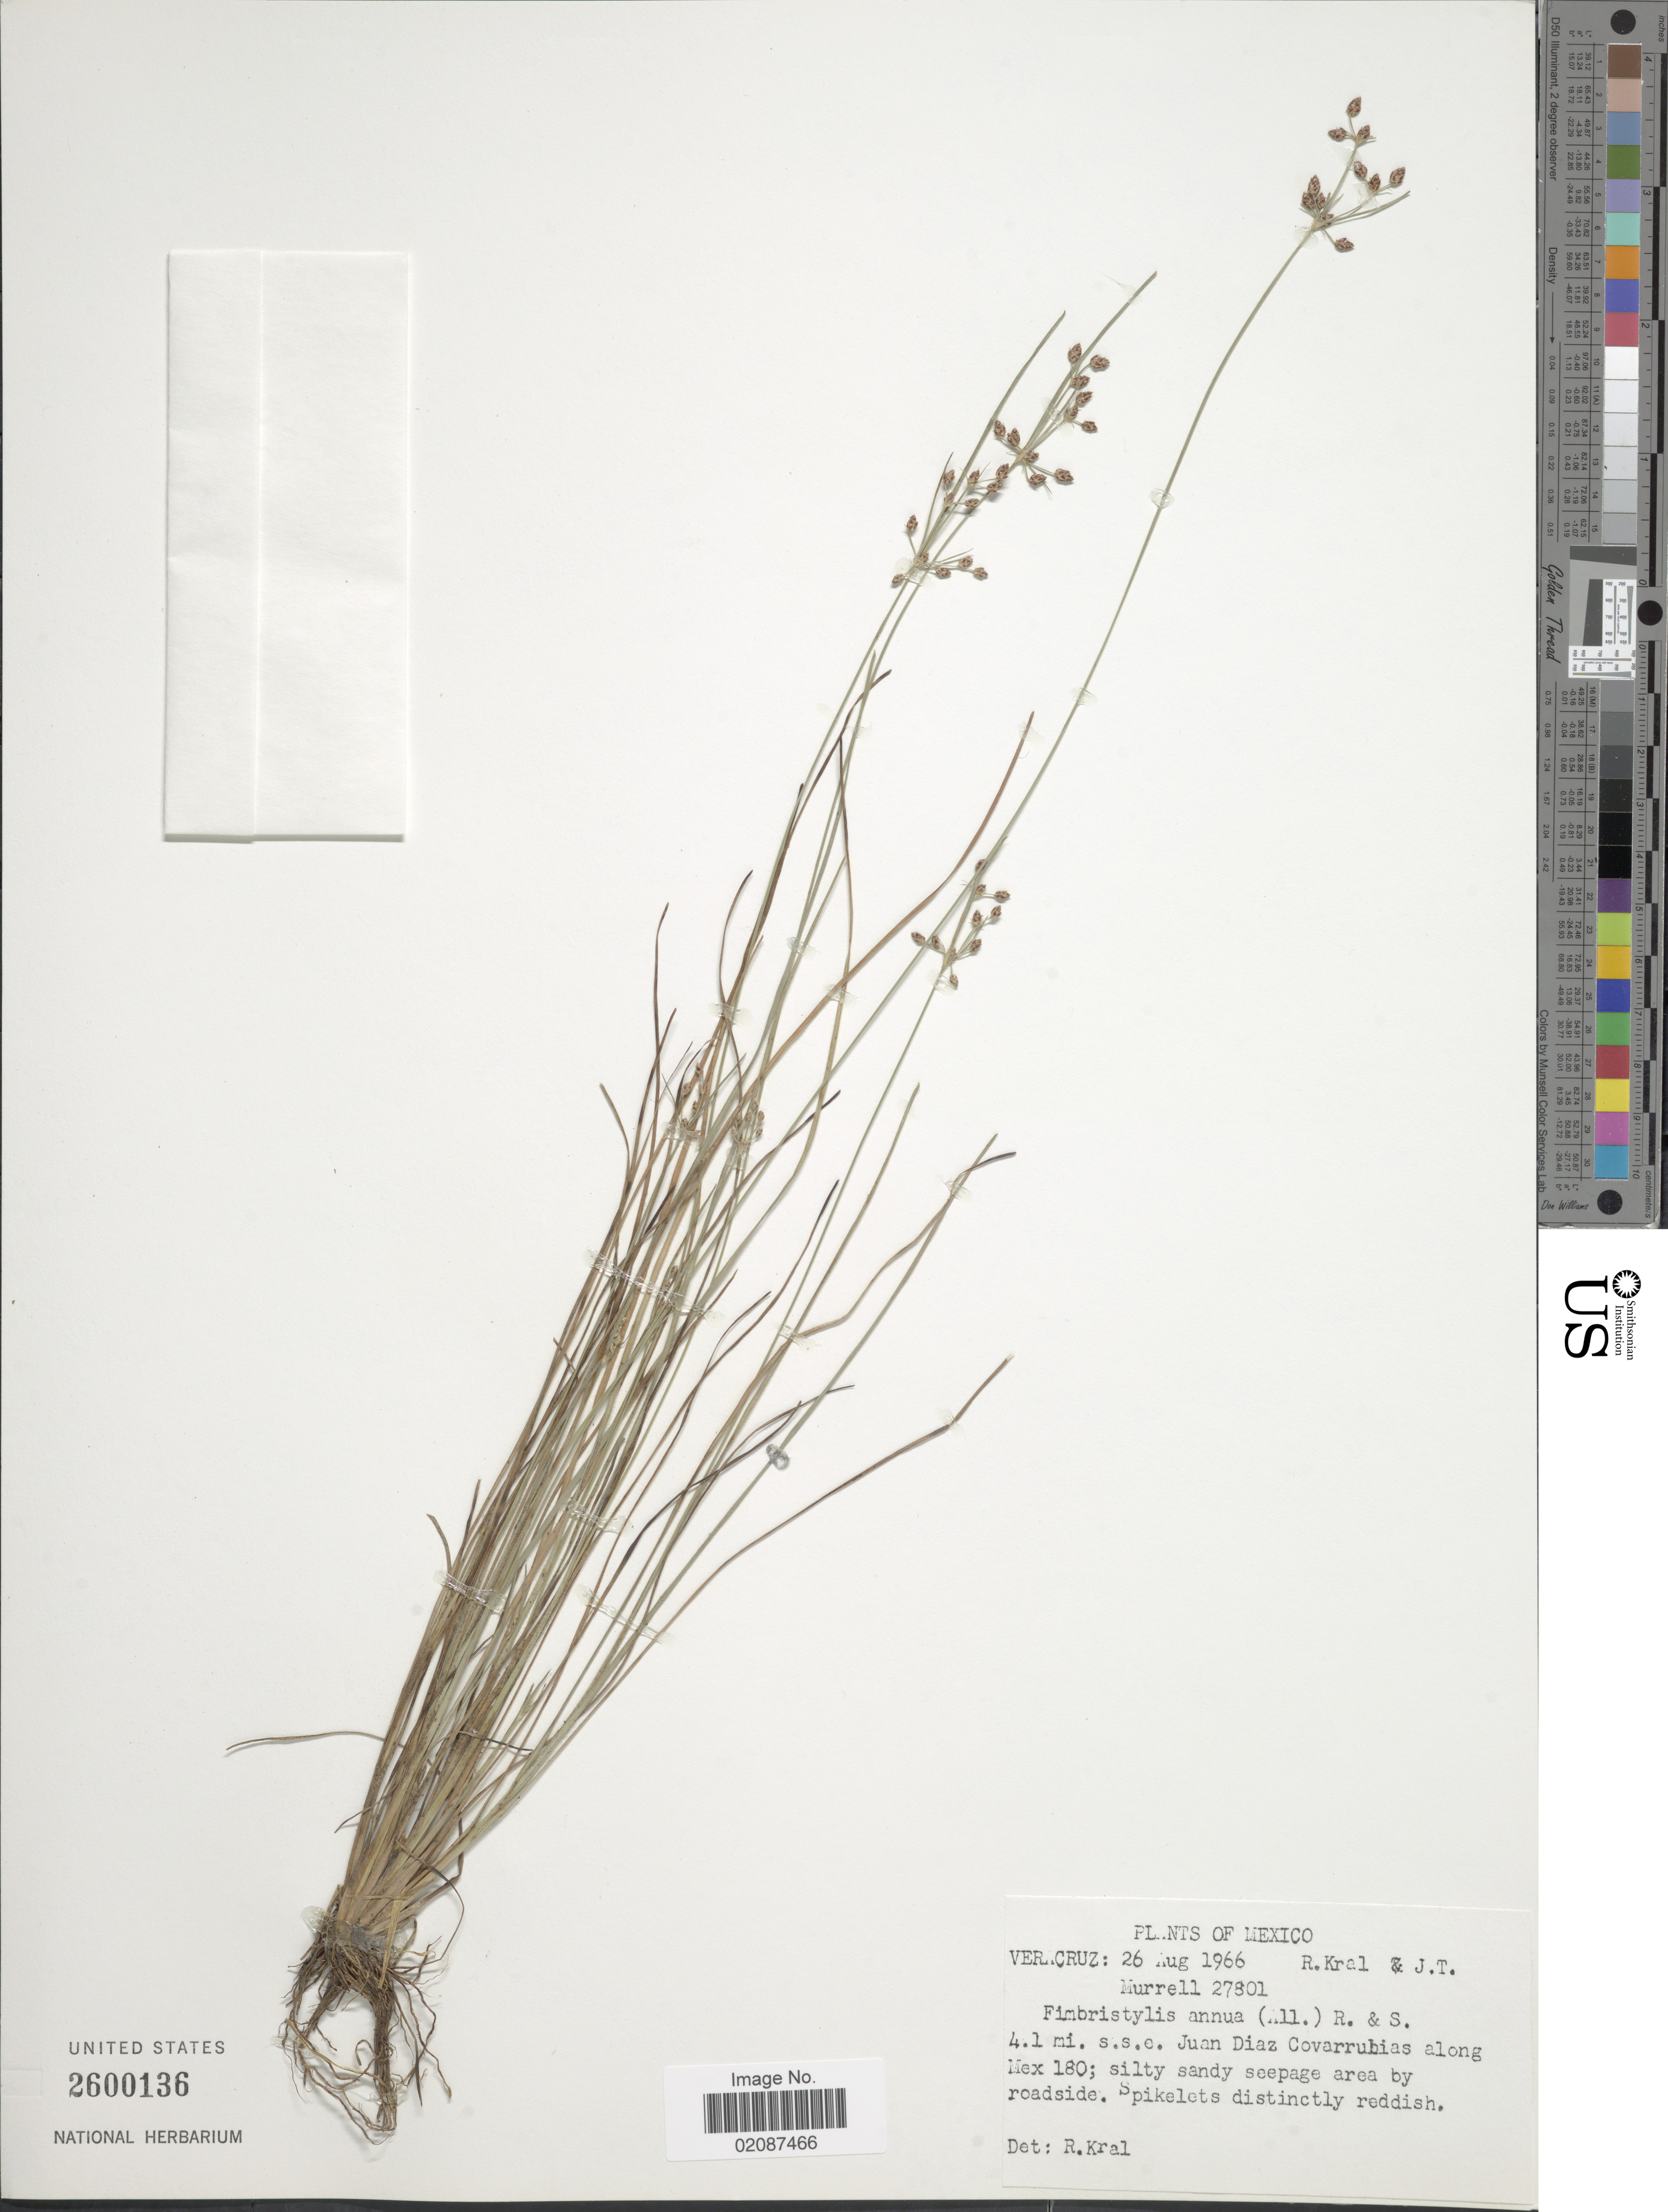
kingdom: Plantae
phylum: Tracheophyta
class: Liliopsida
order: Poales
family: Cyperaceae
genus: Fimbristylis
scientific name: Fimbristylis annua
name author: (All.) Roem. & Schult.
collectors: R. Kral & J. Murrell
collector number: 27801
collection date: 1966-08-26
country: Mexico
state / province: Veracruz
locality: Veracruz, 4.1 mi. s.s.c Juan Diaz Covarrubias along Mex 180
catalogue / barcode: US 2600136